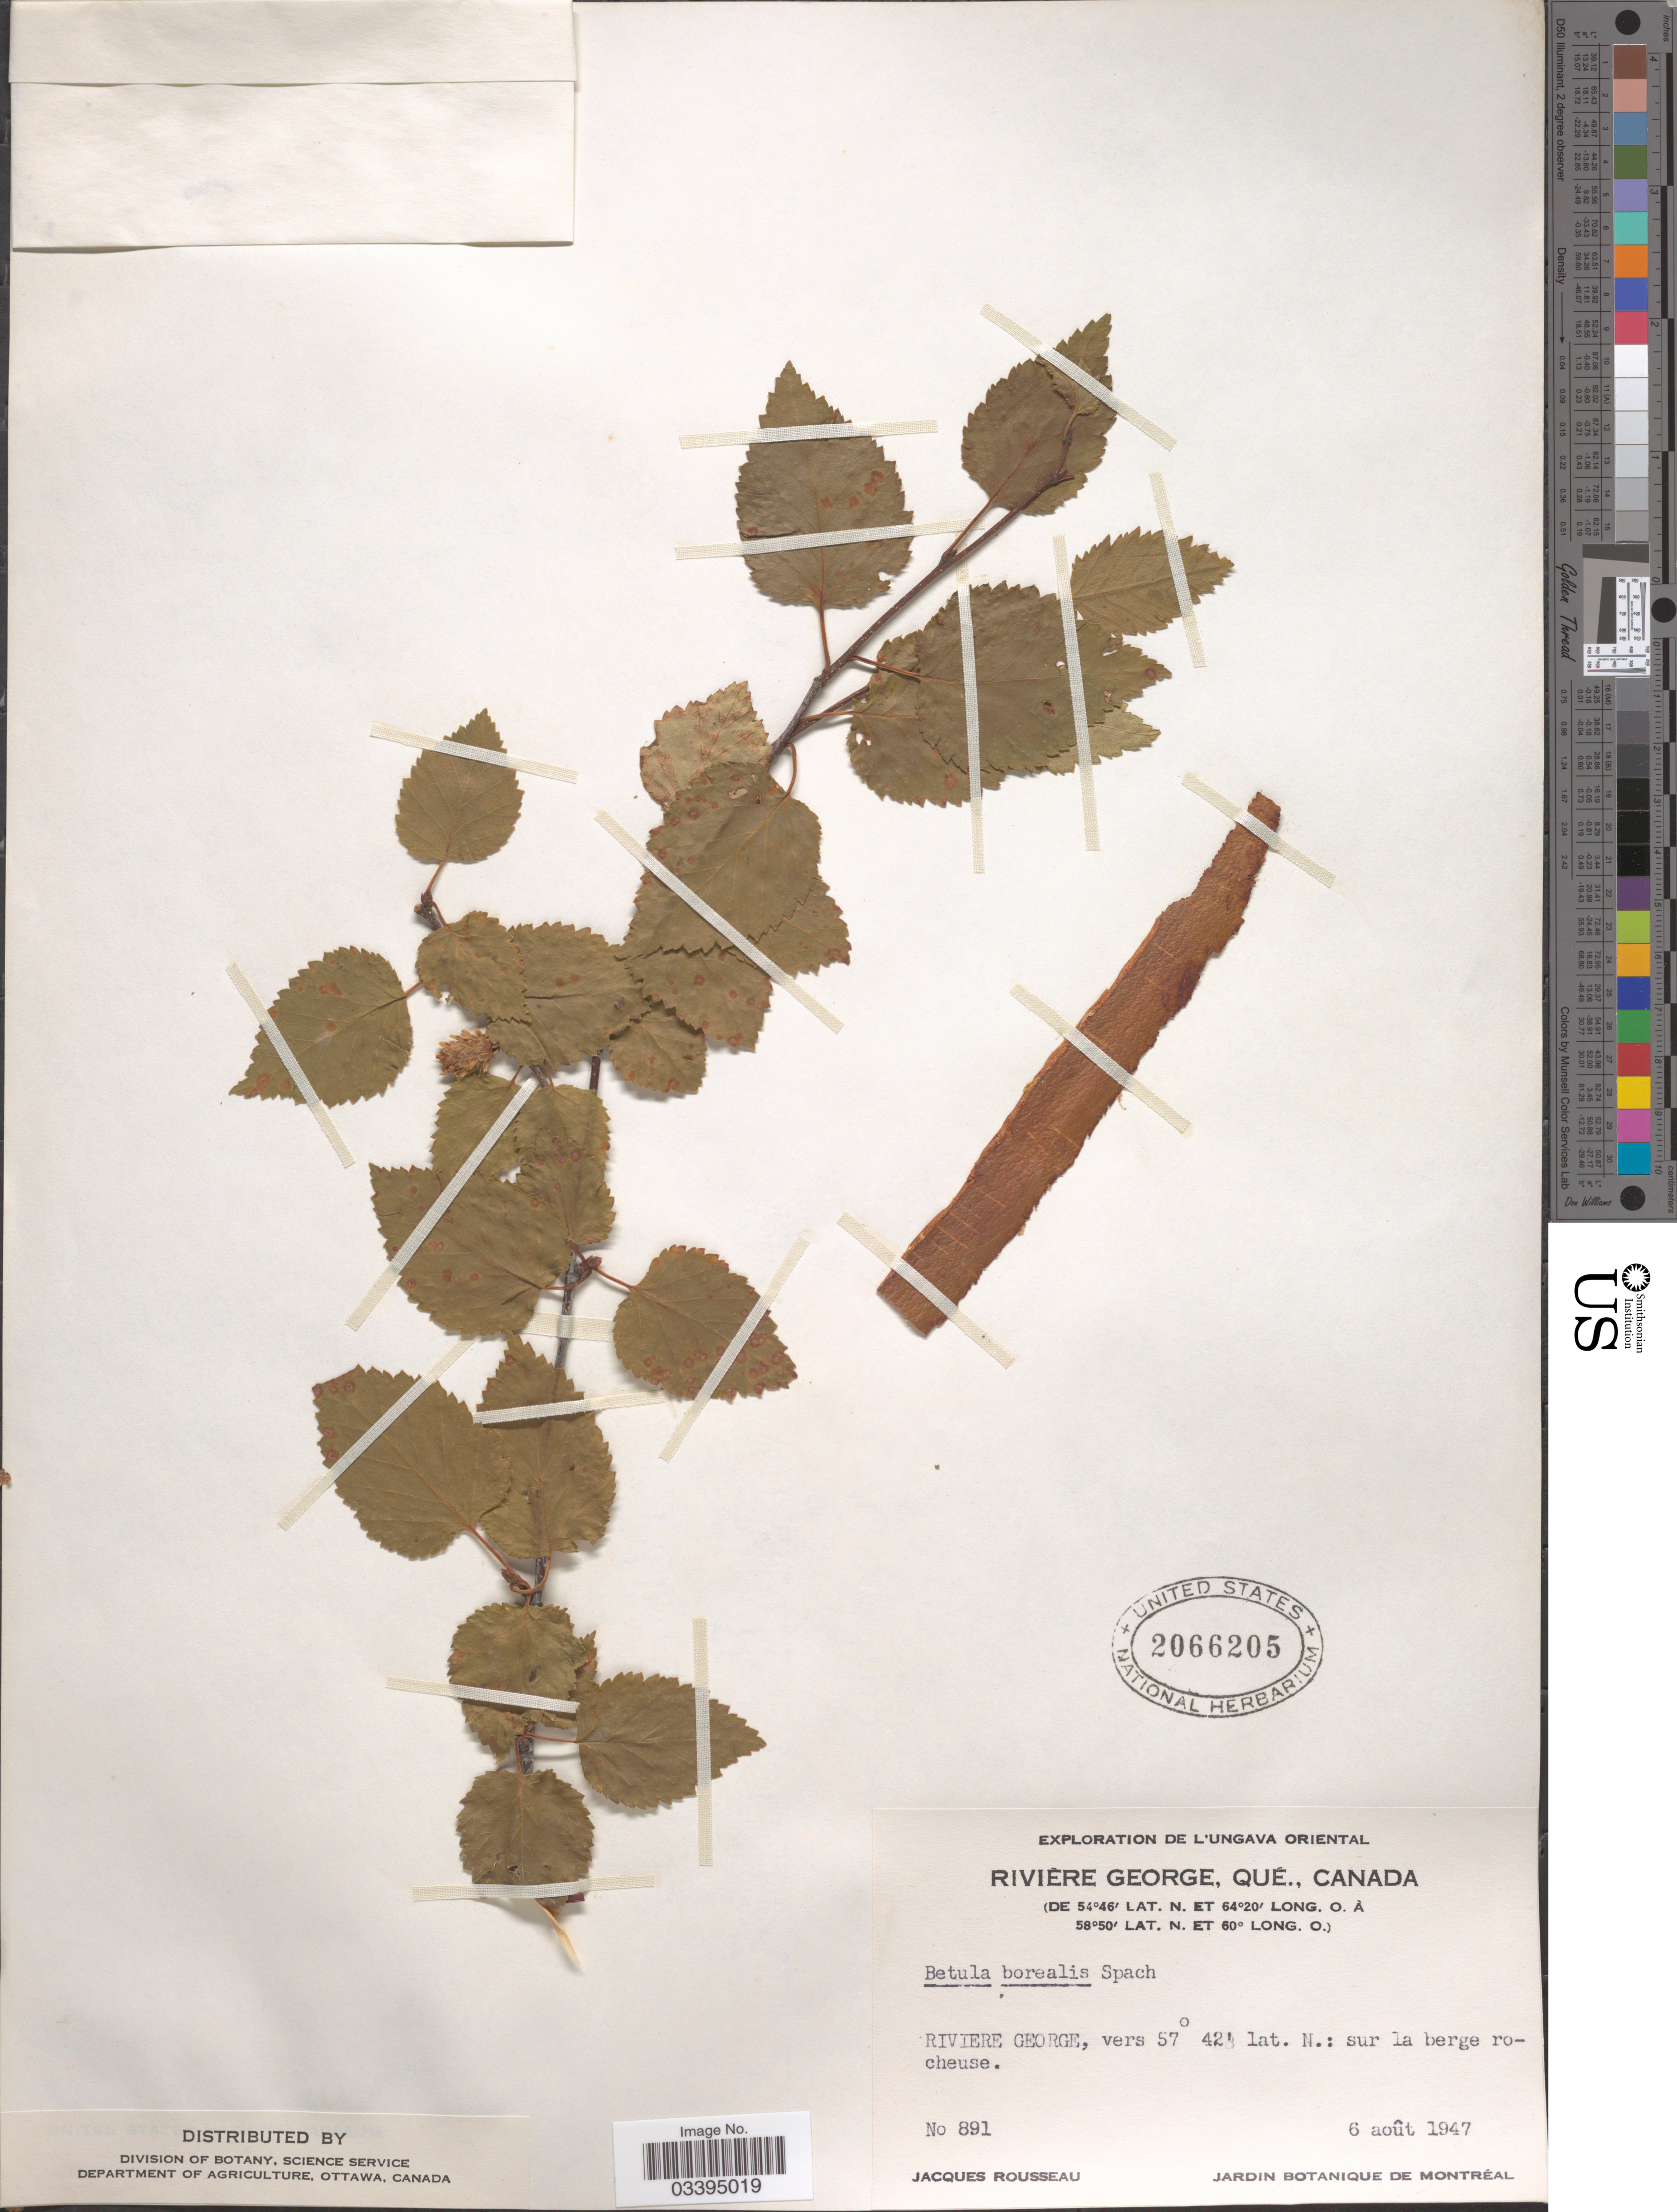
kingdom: Plantae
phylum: Tracheophyta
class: Magnoliopsida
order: Fagales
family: Betulaceae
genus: Betula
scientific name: Betula borealis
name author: Spach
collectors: J. Rousseau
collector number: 891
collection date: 1947-08-06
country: Canada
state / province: Quebec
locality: Rivière George, Qué. Riviere George.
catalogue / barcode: US 2066205